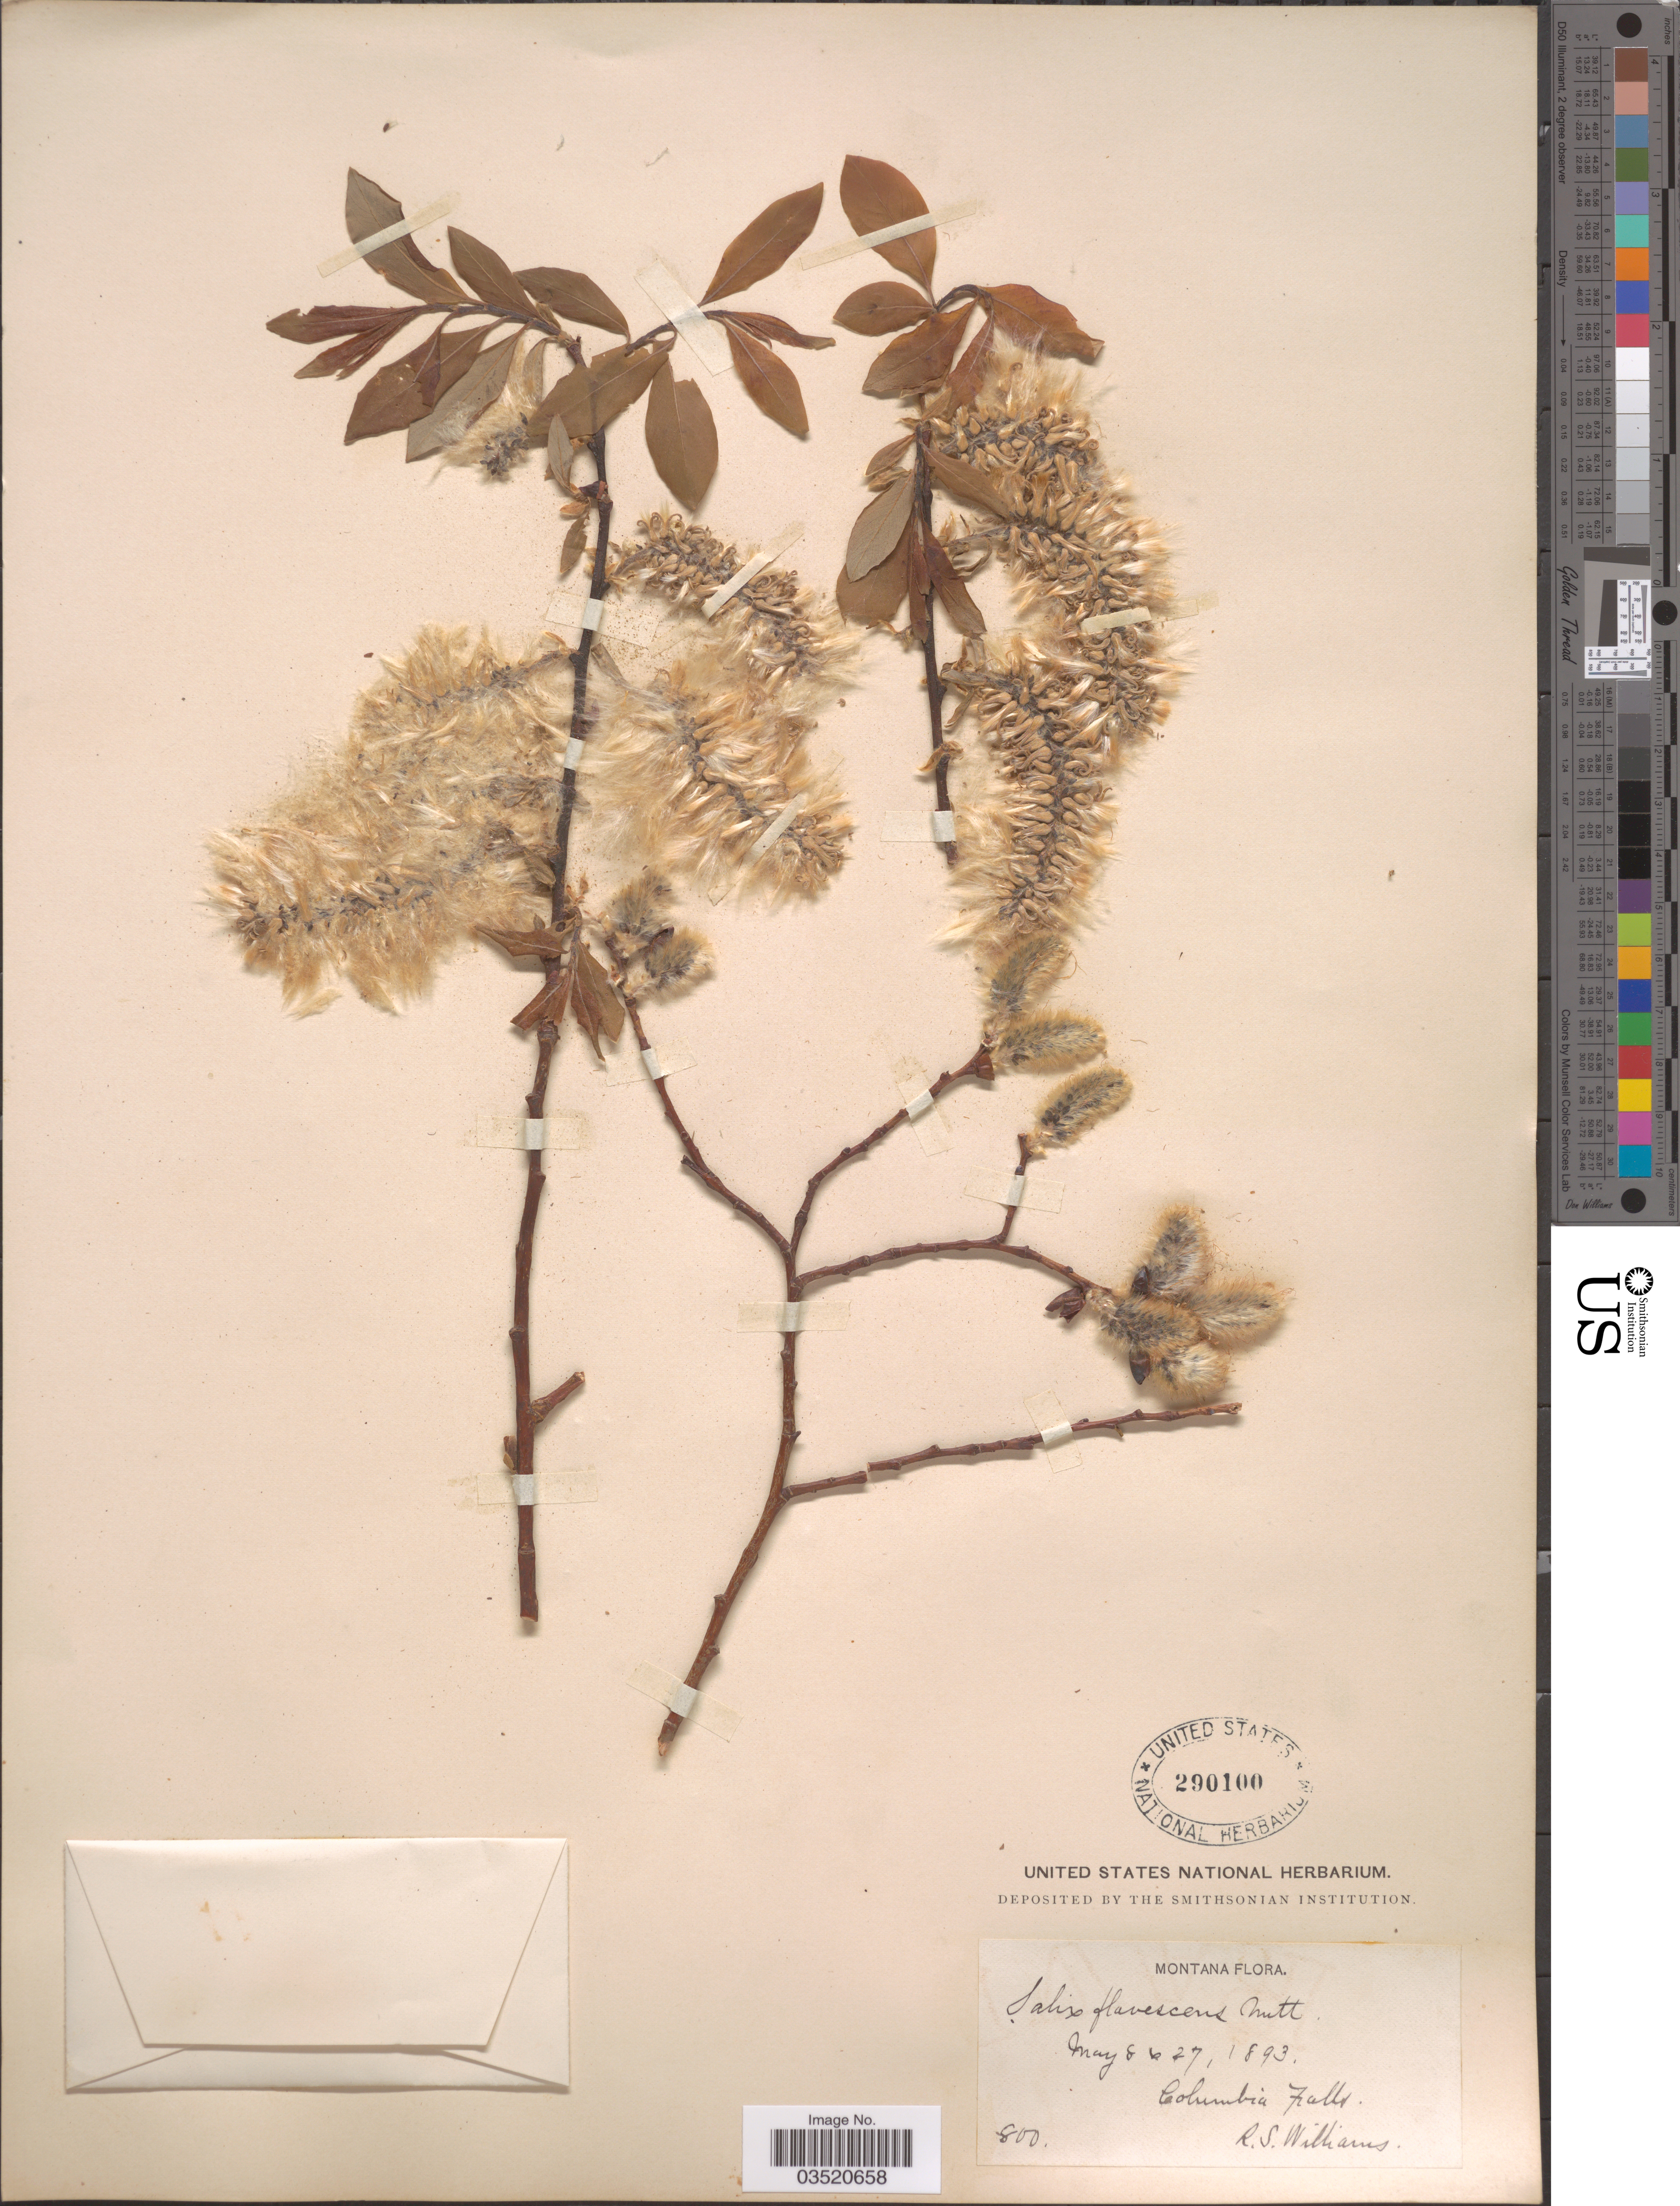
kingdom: Plantae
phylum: Tracheophyta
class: Magnoliopsida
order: Malpighiales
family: Salicaceae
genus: Salix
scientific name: Salix scouleriana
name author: Barratt ex Hook.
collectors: R. S. Williams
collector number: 800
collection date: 1893-05-08/1893-05-27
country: United States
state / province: Montana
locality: Columbia Falls.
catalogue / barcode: US 290100